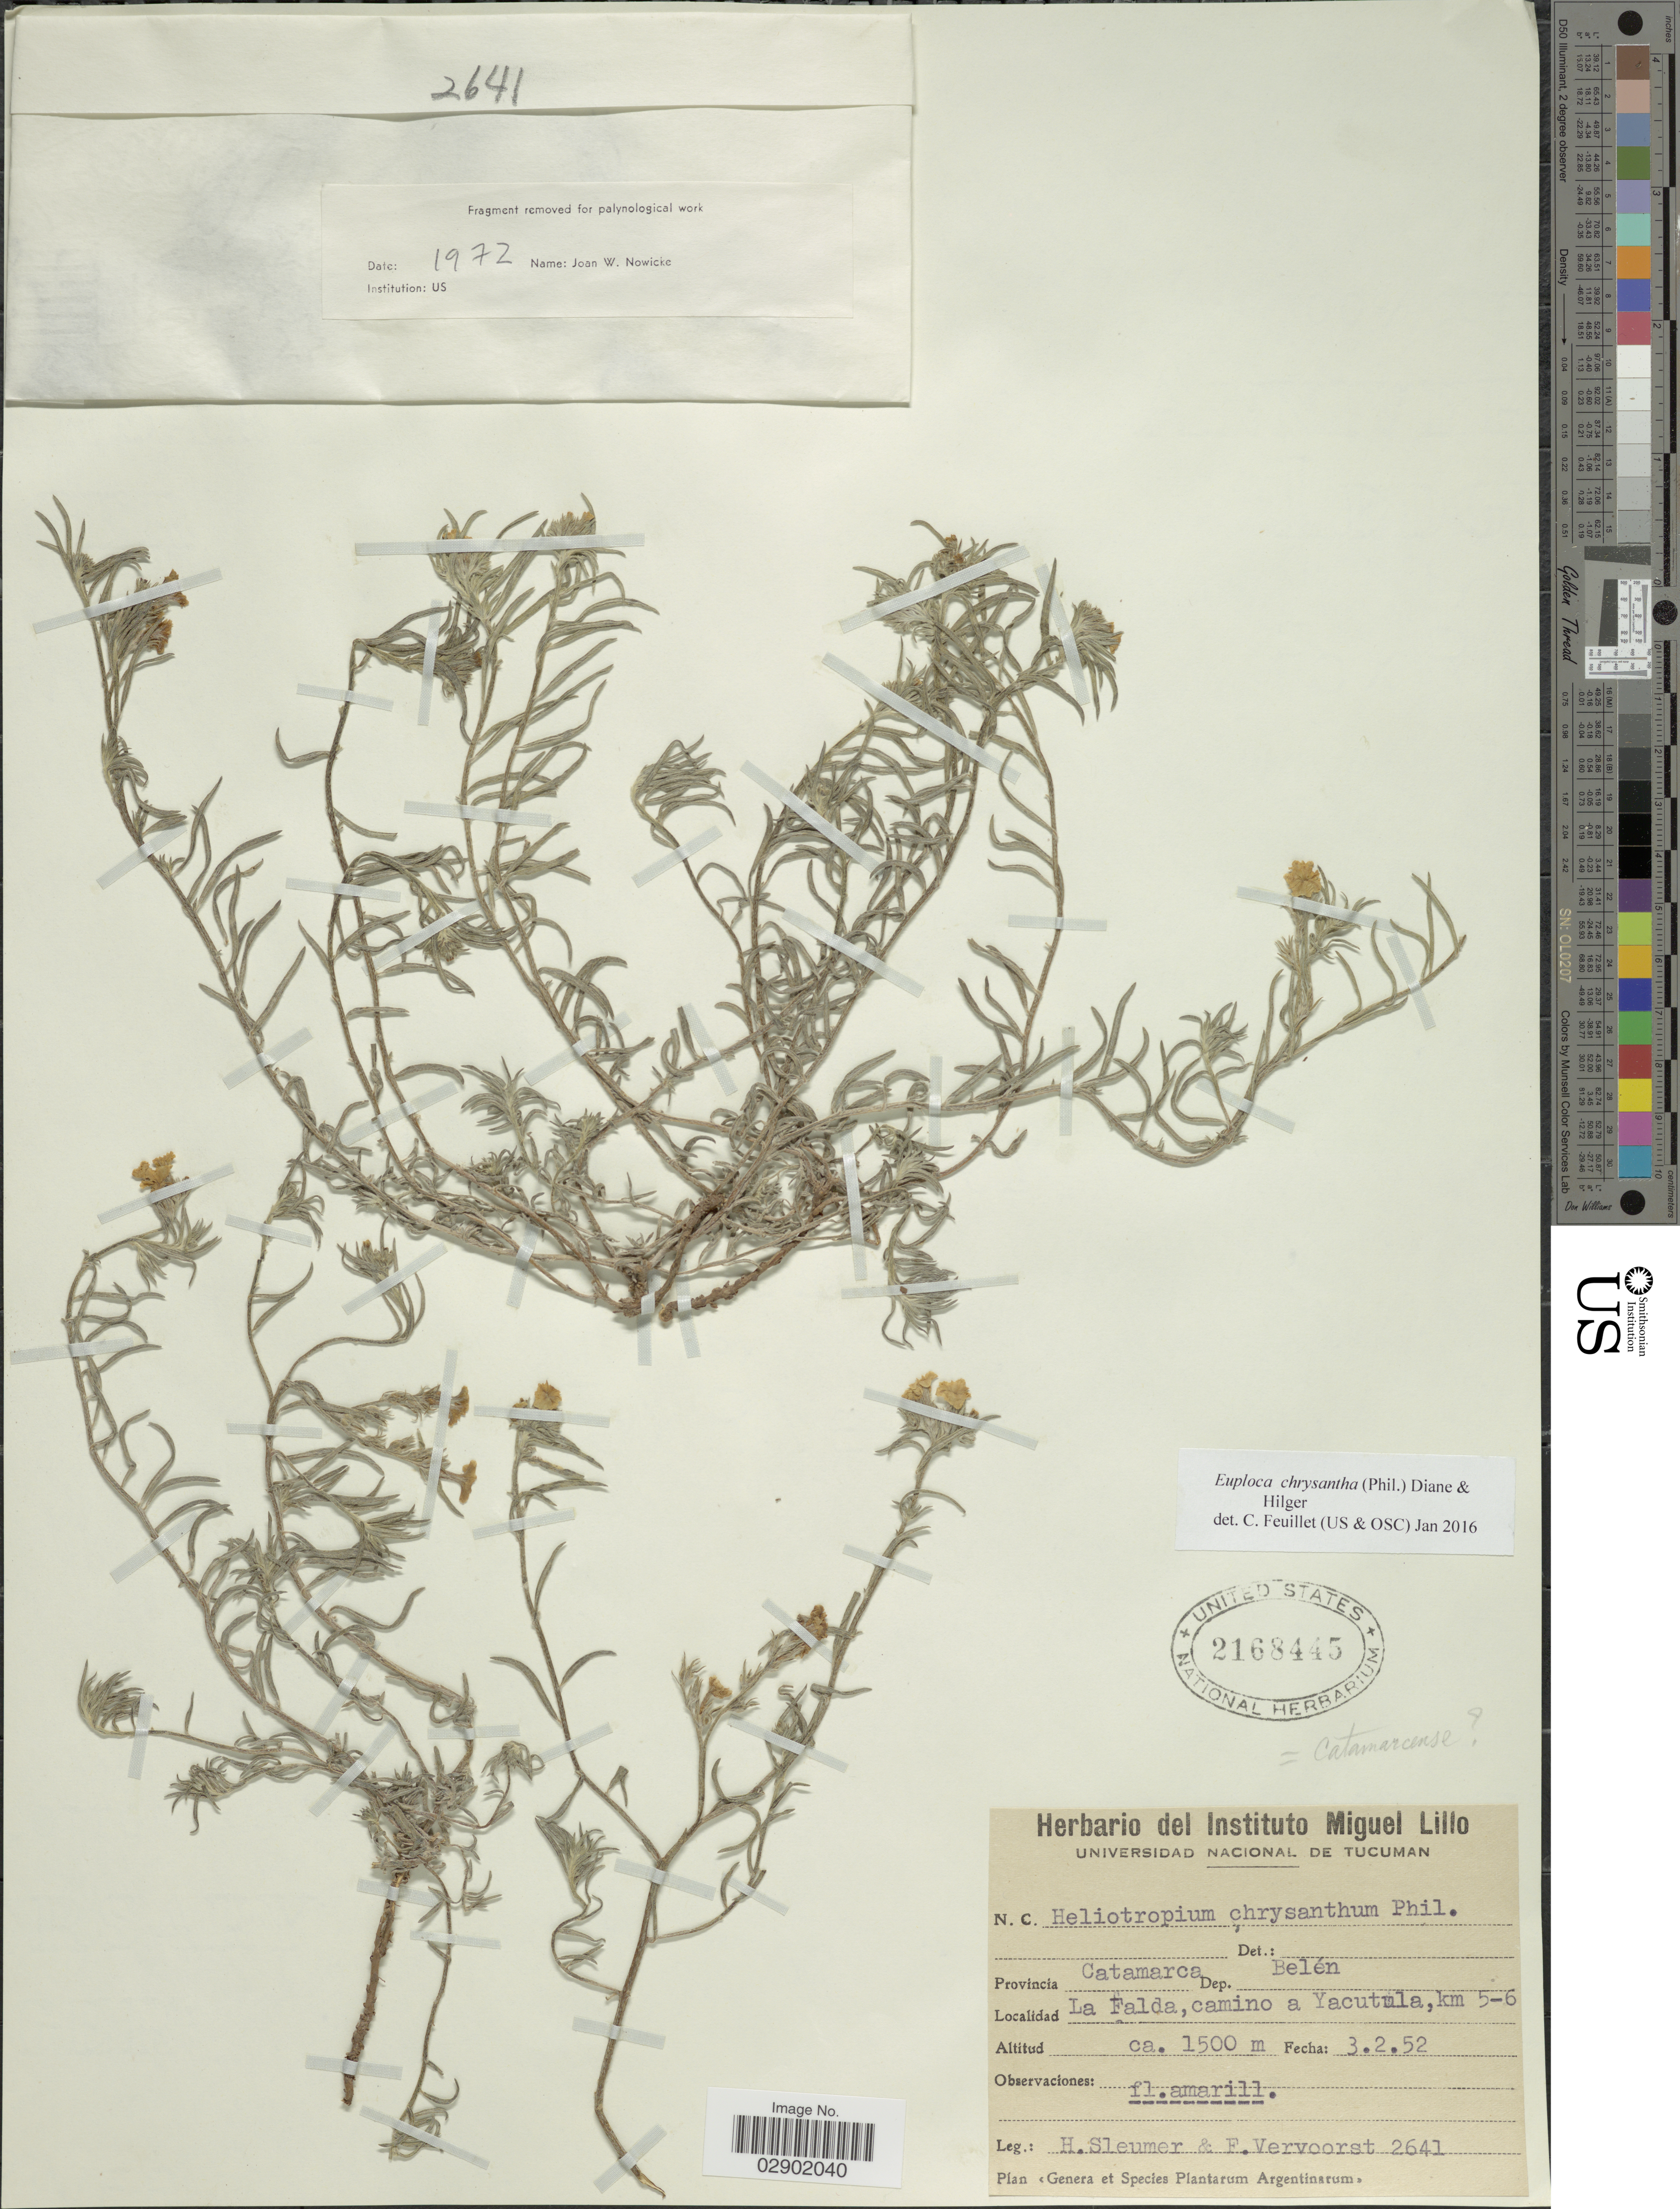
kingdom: Plantae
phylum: Tracheophyta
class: Magnoliopsida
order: Boraginales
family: Heliotropiaceae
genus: Euploca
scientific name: Euploca chrysantha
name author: (Phil.) Diane & Hilger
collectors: H. O. Sleumer & F. Vervoorst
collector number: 2641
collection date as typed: Transcribed d/m/y: 3/2/52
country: Argentina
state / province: Catamarca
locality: Dep. Belén. La Falda, camino a Yacutula, km 5-6.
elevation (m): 1500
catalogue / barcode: US 2168445